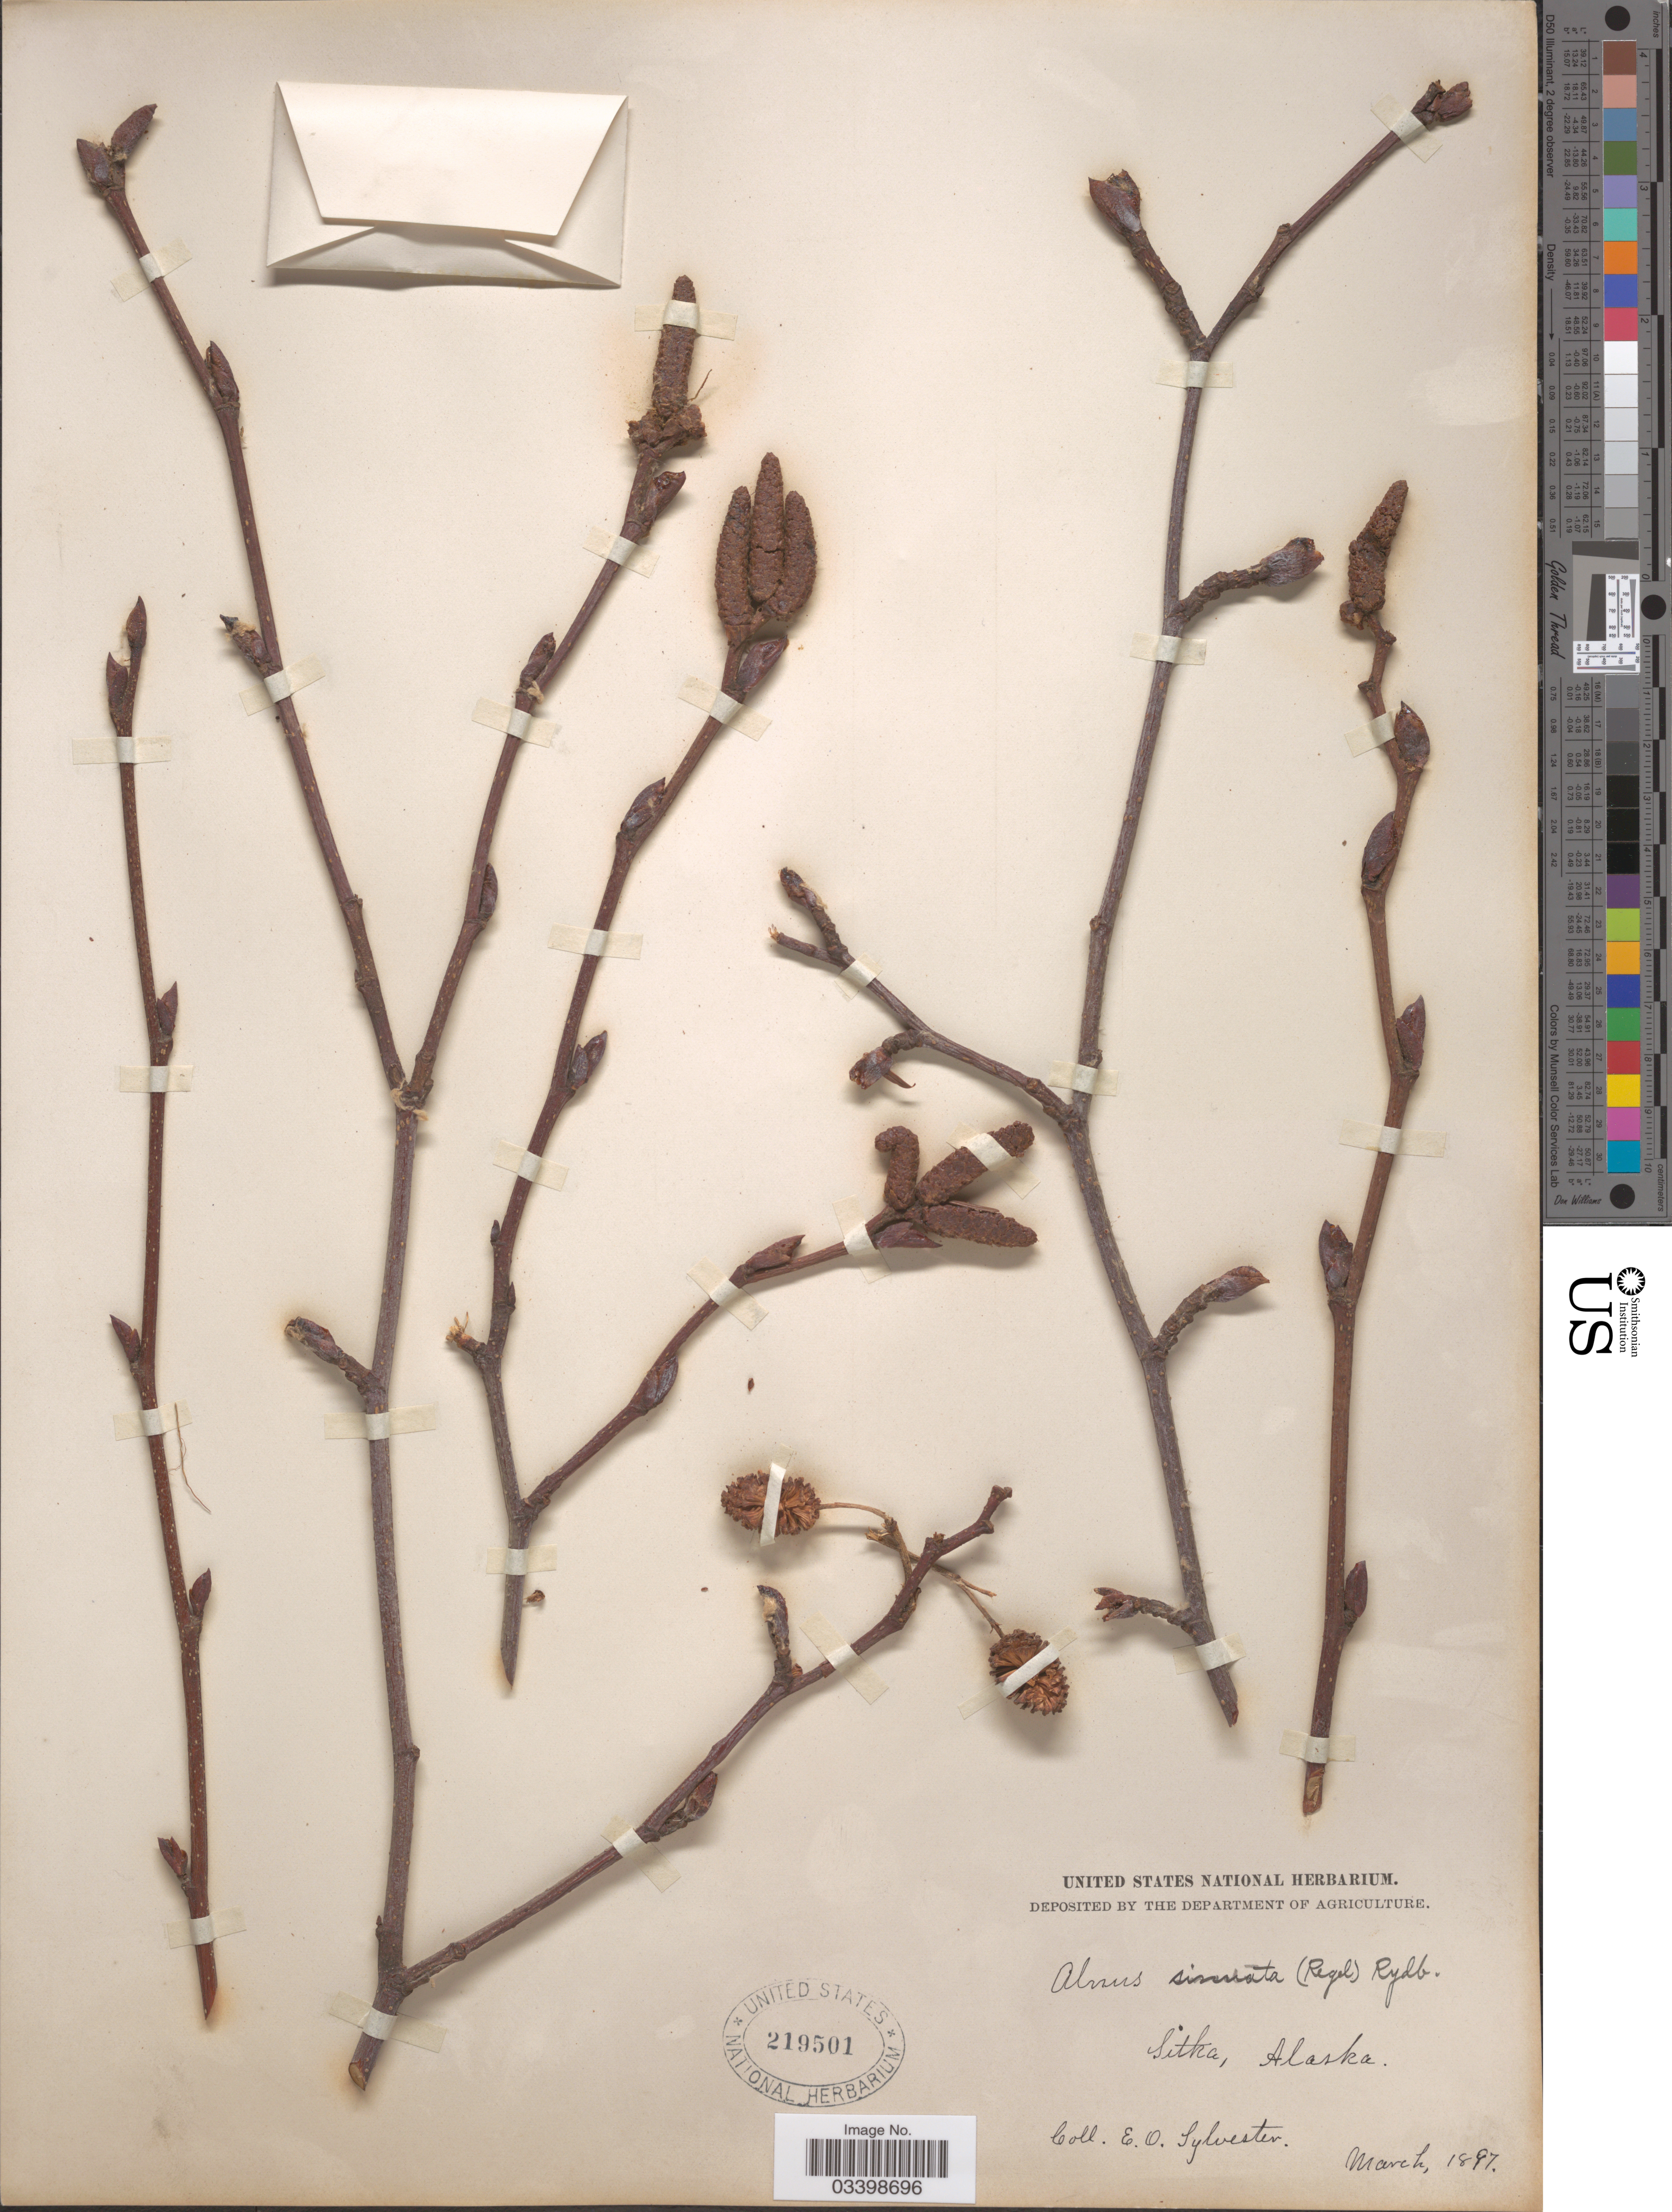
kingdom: Plantae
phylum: Tracheophyta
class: Magnoliopsida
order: Fagales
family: Betulaceae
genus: Alnus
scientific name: Alnus viridis subsp. sinuata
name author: Regel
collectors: E. O. Sylvester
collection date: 1897-03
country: United States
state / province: Alaska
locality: Sitka.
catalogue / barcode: US 219501